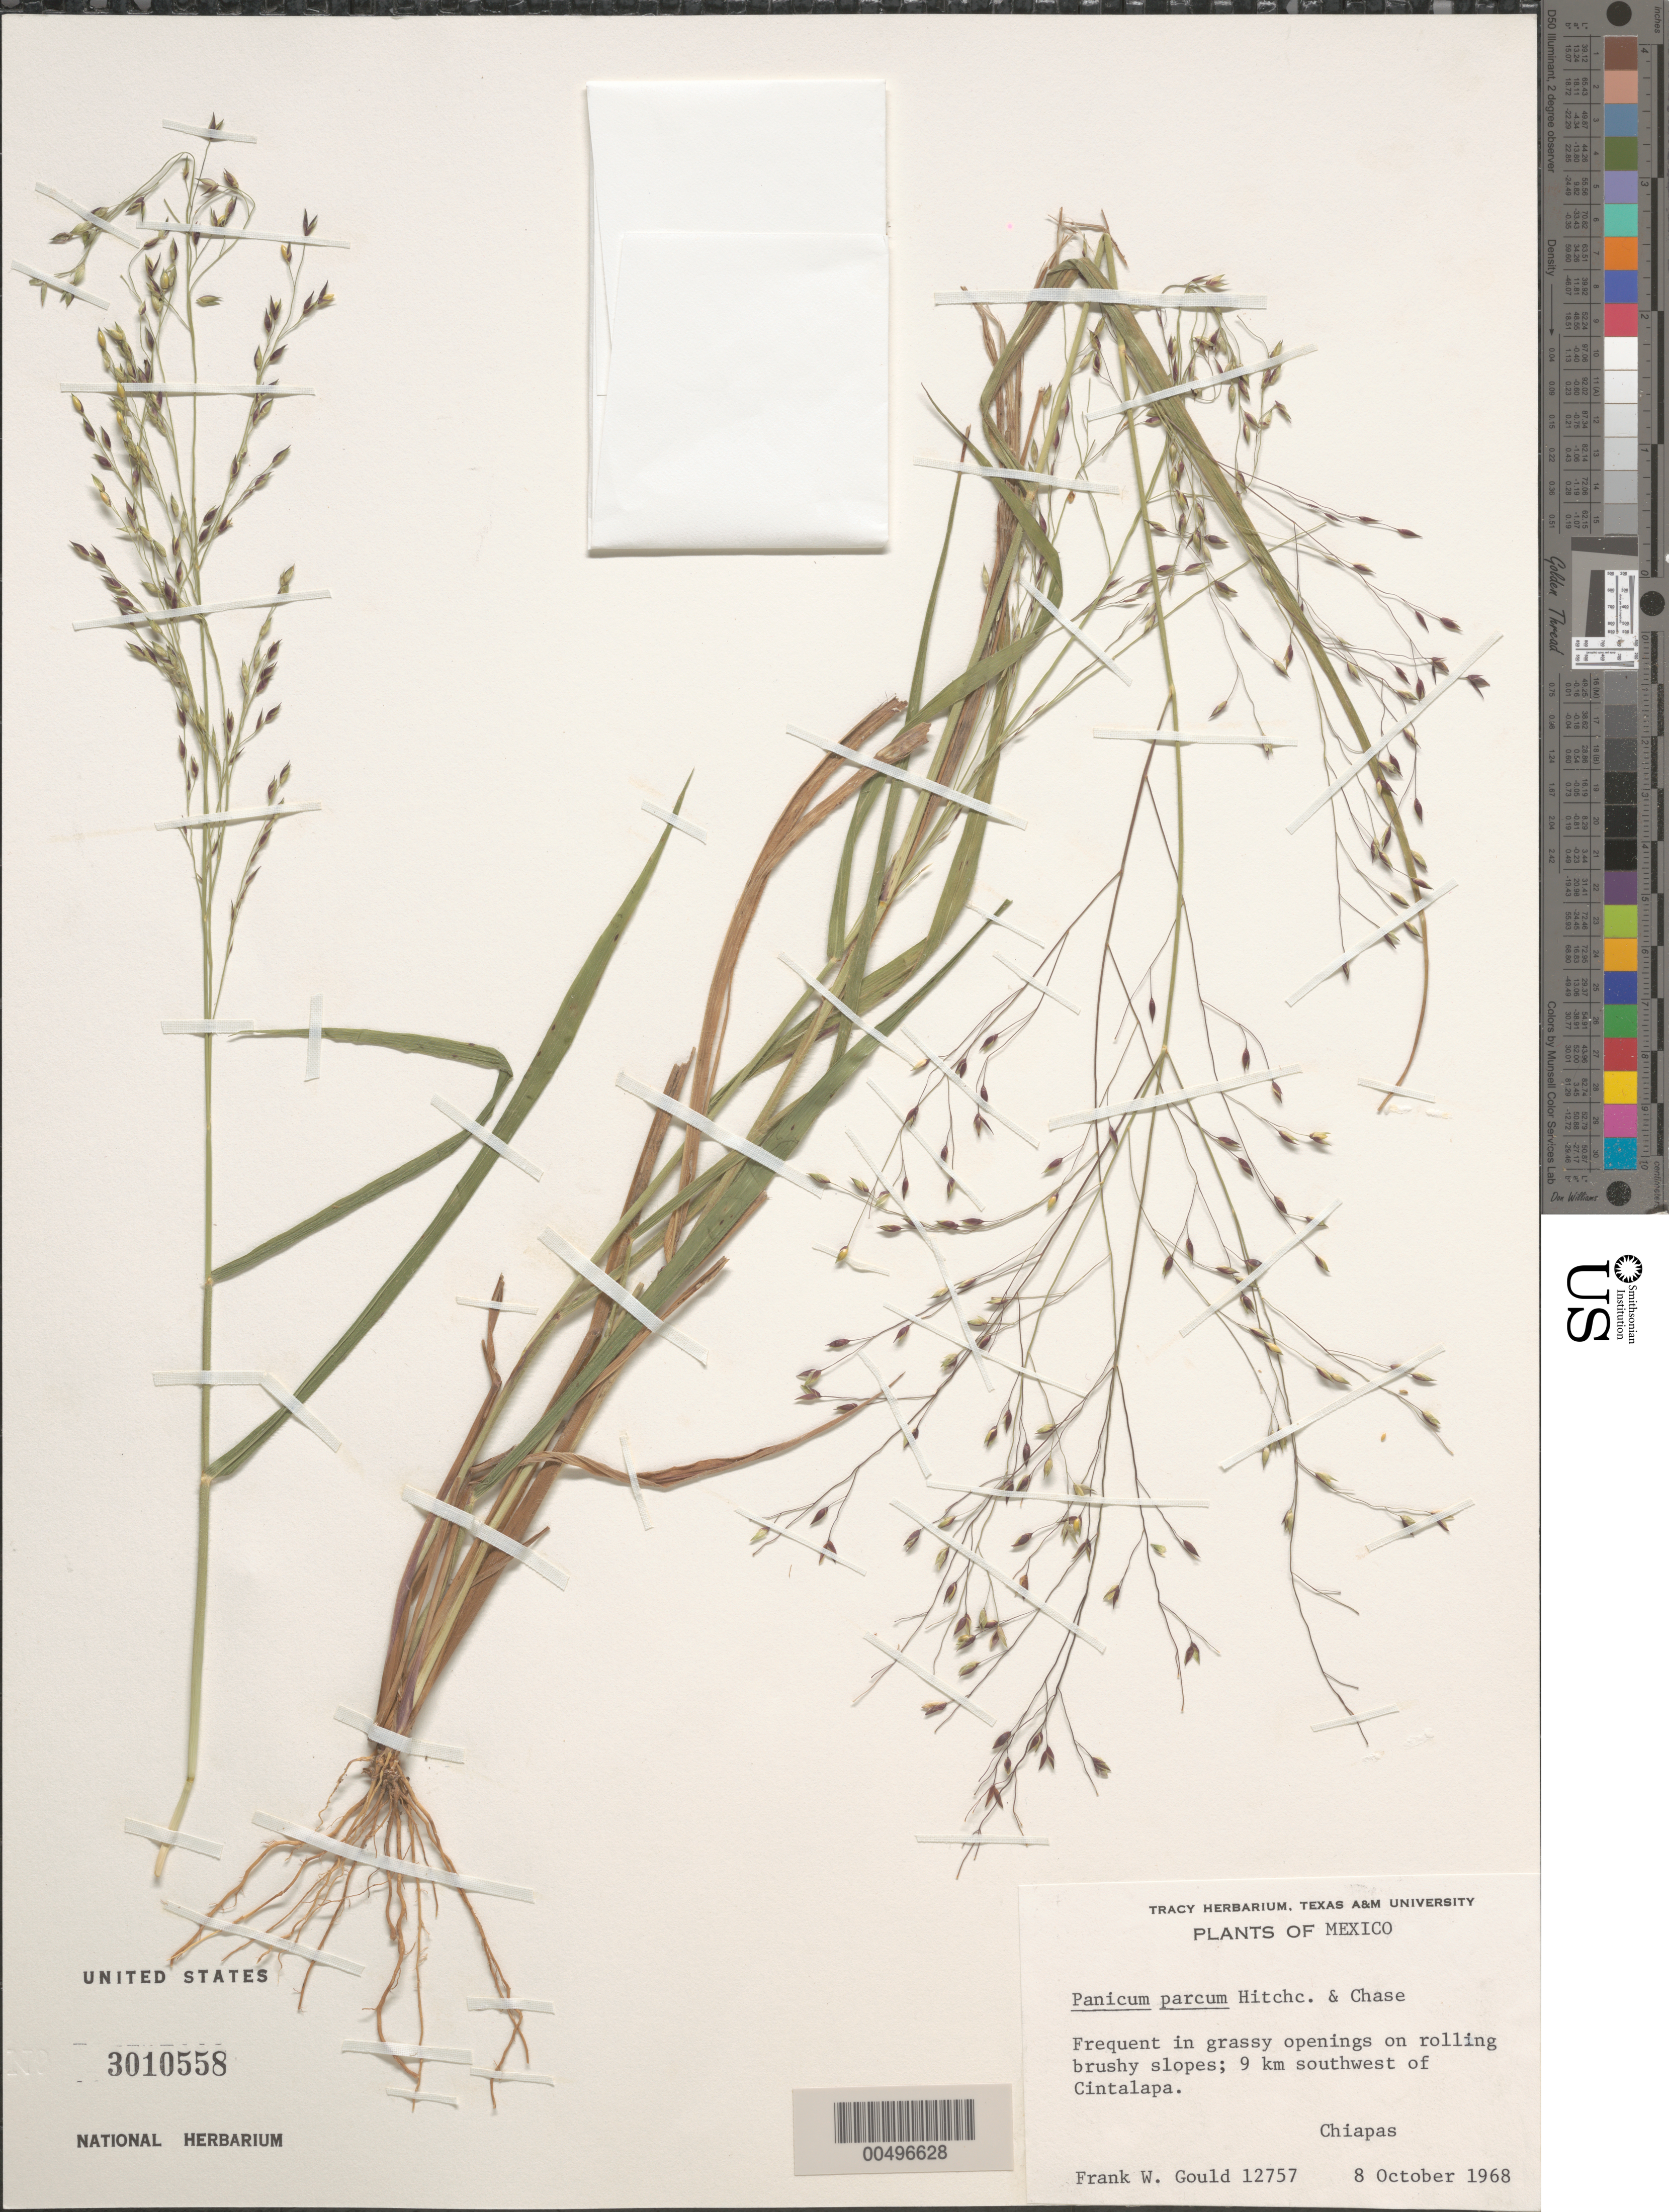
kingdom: Plantae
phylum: Tracheophyta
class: Liliopsida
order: Poales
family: Poaceae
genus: Panicum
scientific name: Panicum parcum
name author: Hitchc. & Chase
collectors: F. W. Gould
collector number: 12757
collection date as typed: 8 Oct 1968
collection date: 1968-10-08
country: Mexico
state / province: Chiapas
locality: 9 km SW of Cintalapa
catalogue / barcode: US 3010558